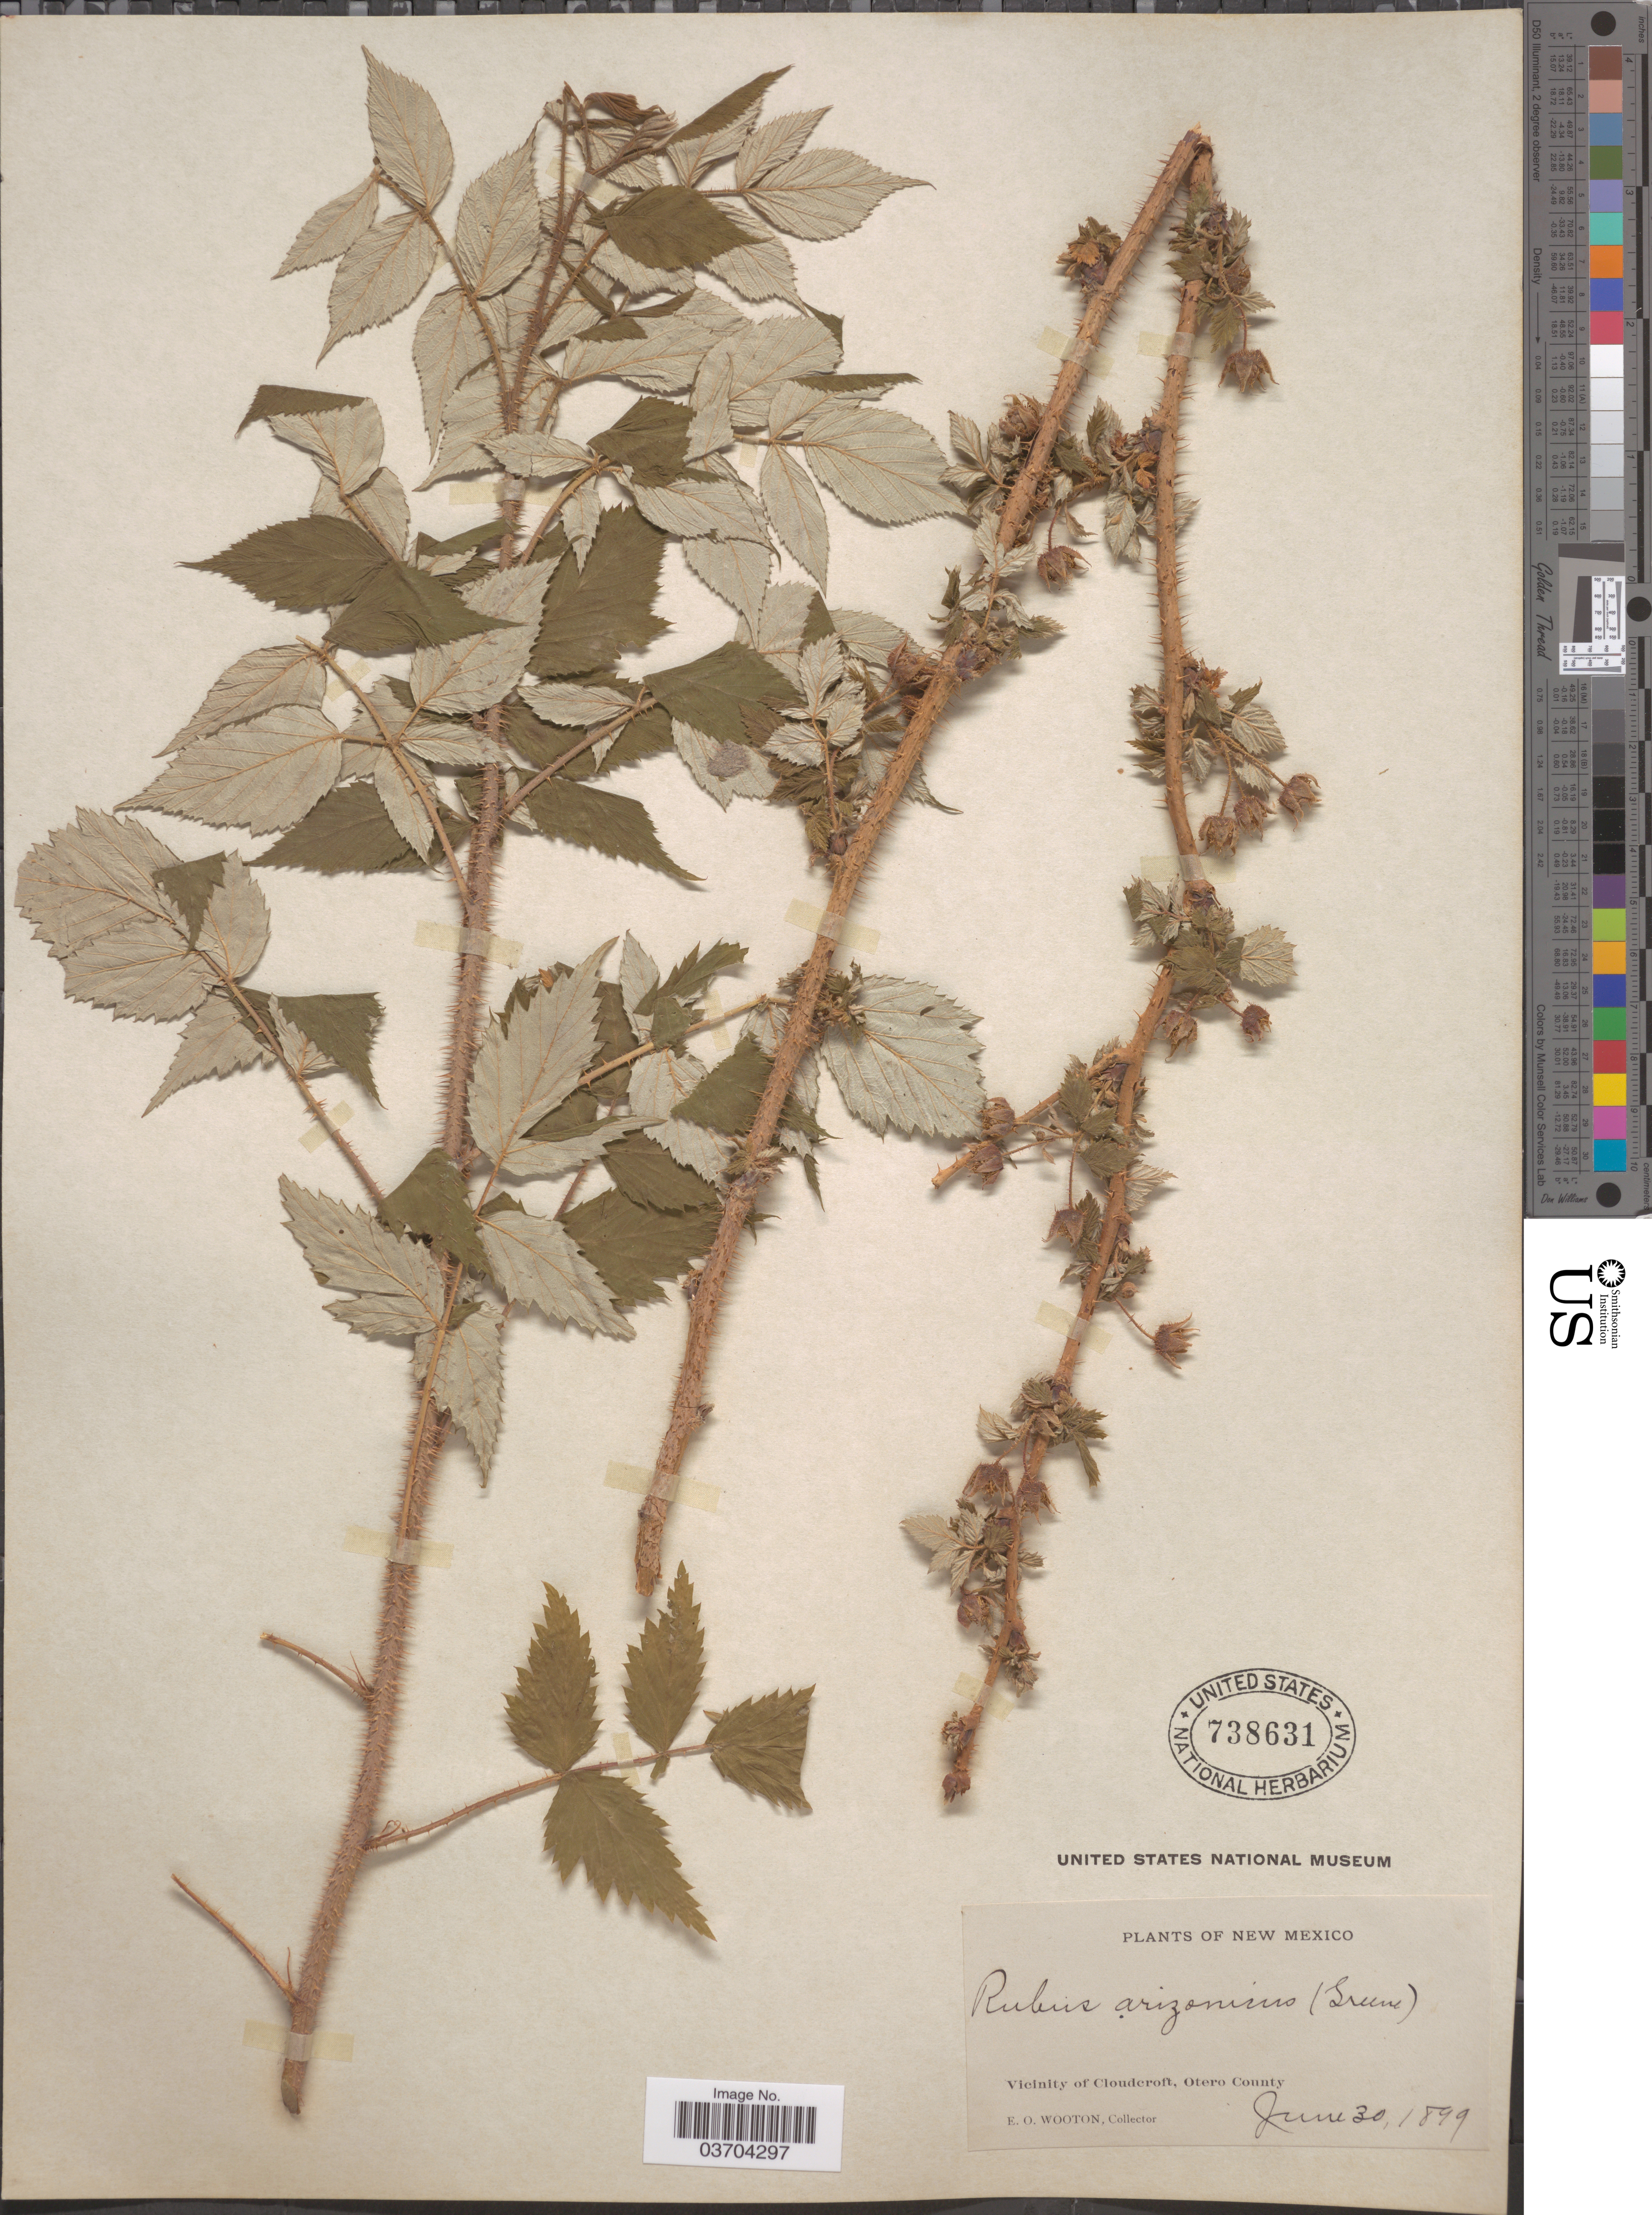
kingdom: Plantae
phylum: Tracheophyta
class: Magnoliopsida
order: Rosales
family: Rosaceae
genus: Rubus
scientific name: Rubus arizonicus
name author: (Greene) Rydb.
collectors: E. O. Wooton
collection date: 1899-06-30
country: United States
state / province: New Mexico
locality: Vicinity of Cloudcroft, Otero County.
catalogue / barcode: US 738631